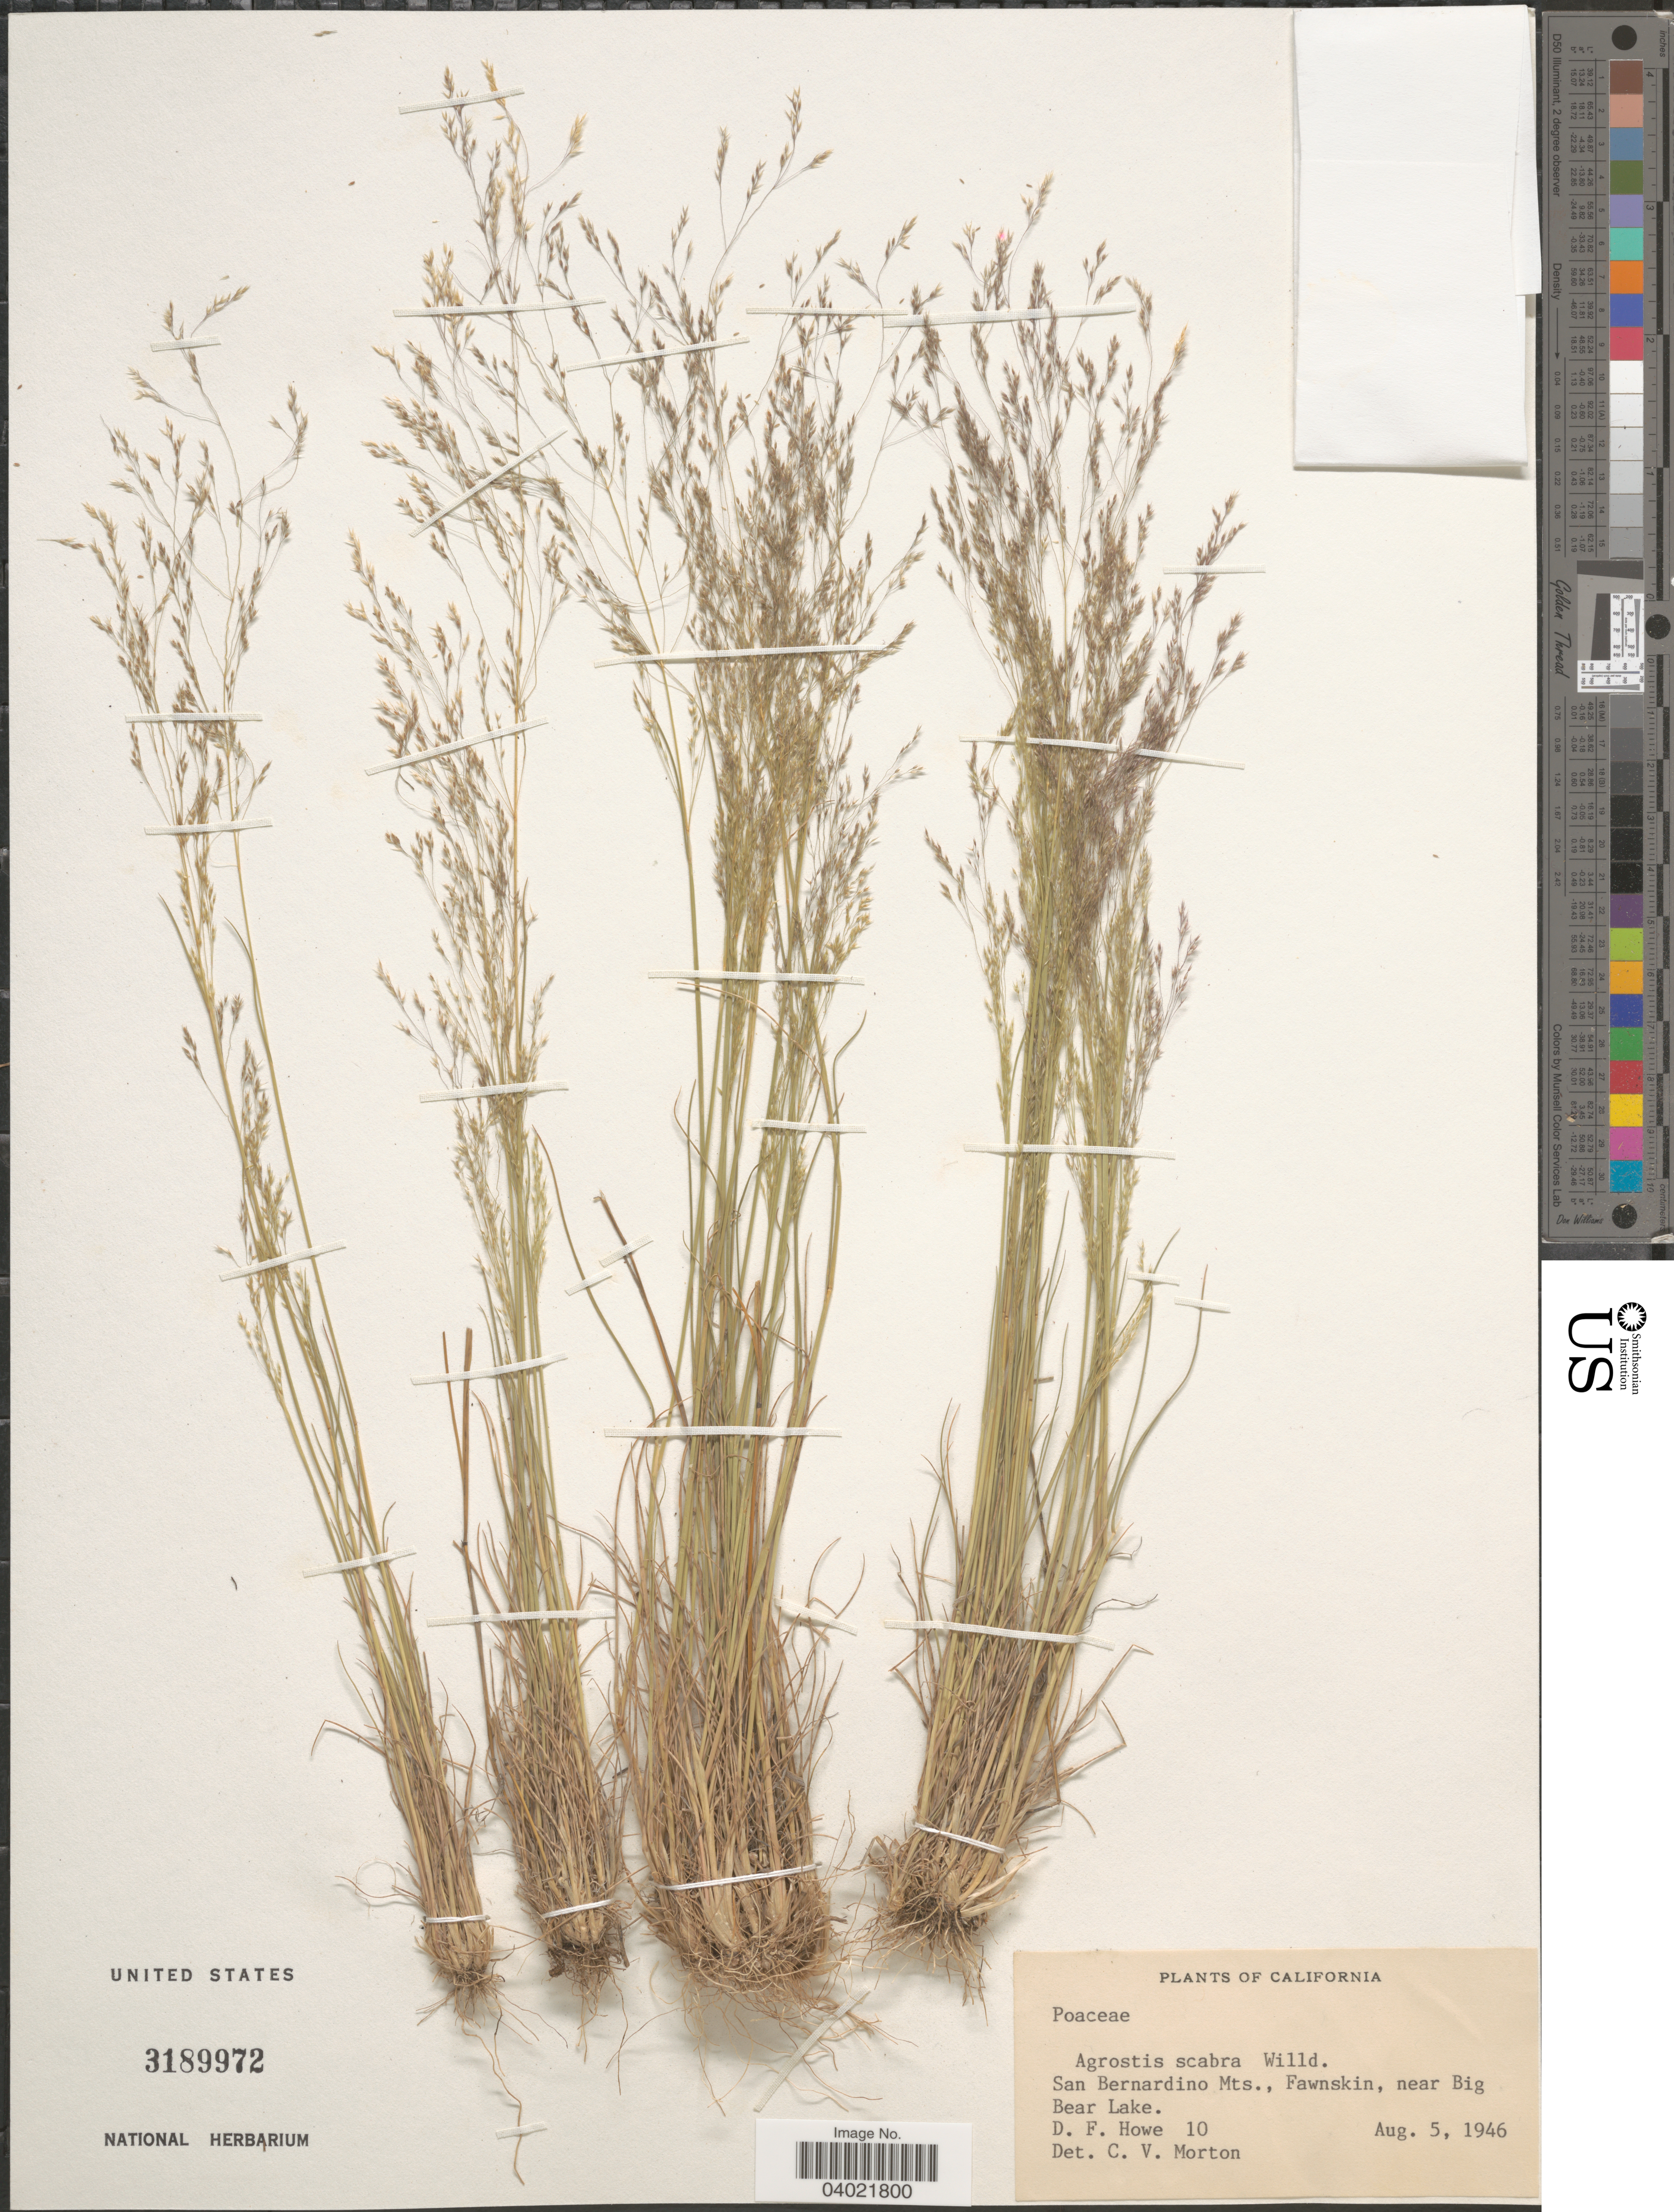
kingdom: Plantae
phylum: Tracheophyta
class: Liliopsida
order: Poales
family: Poaceae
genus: Agrostis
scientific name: Agrostis scabra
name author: Willd.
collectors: D. Howe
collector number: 10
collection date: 1946-08-05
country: United States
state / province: California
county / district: San Bernardino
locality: San Bernardino Mts., Fawnskin, near Big Bear Lake.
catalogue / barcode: US 3189972